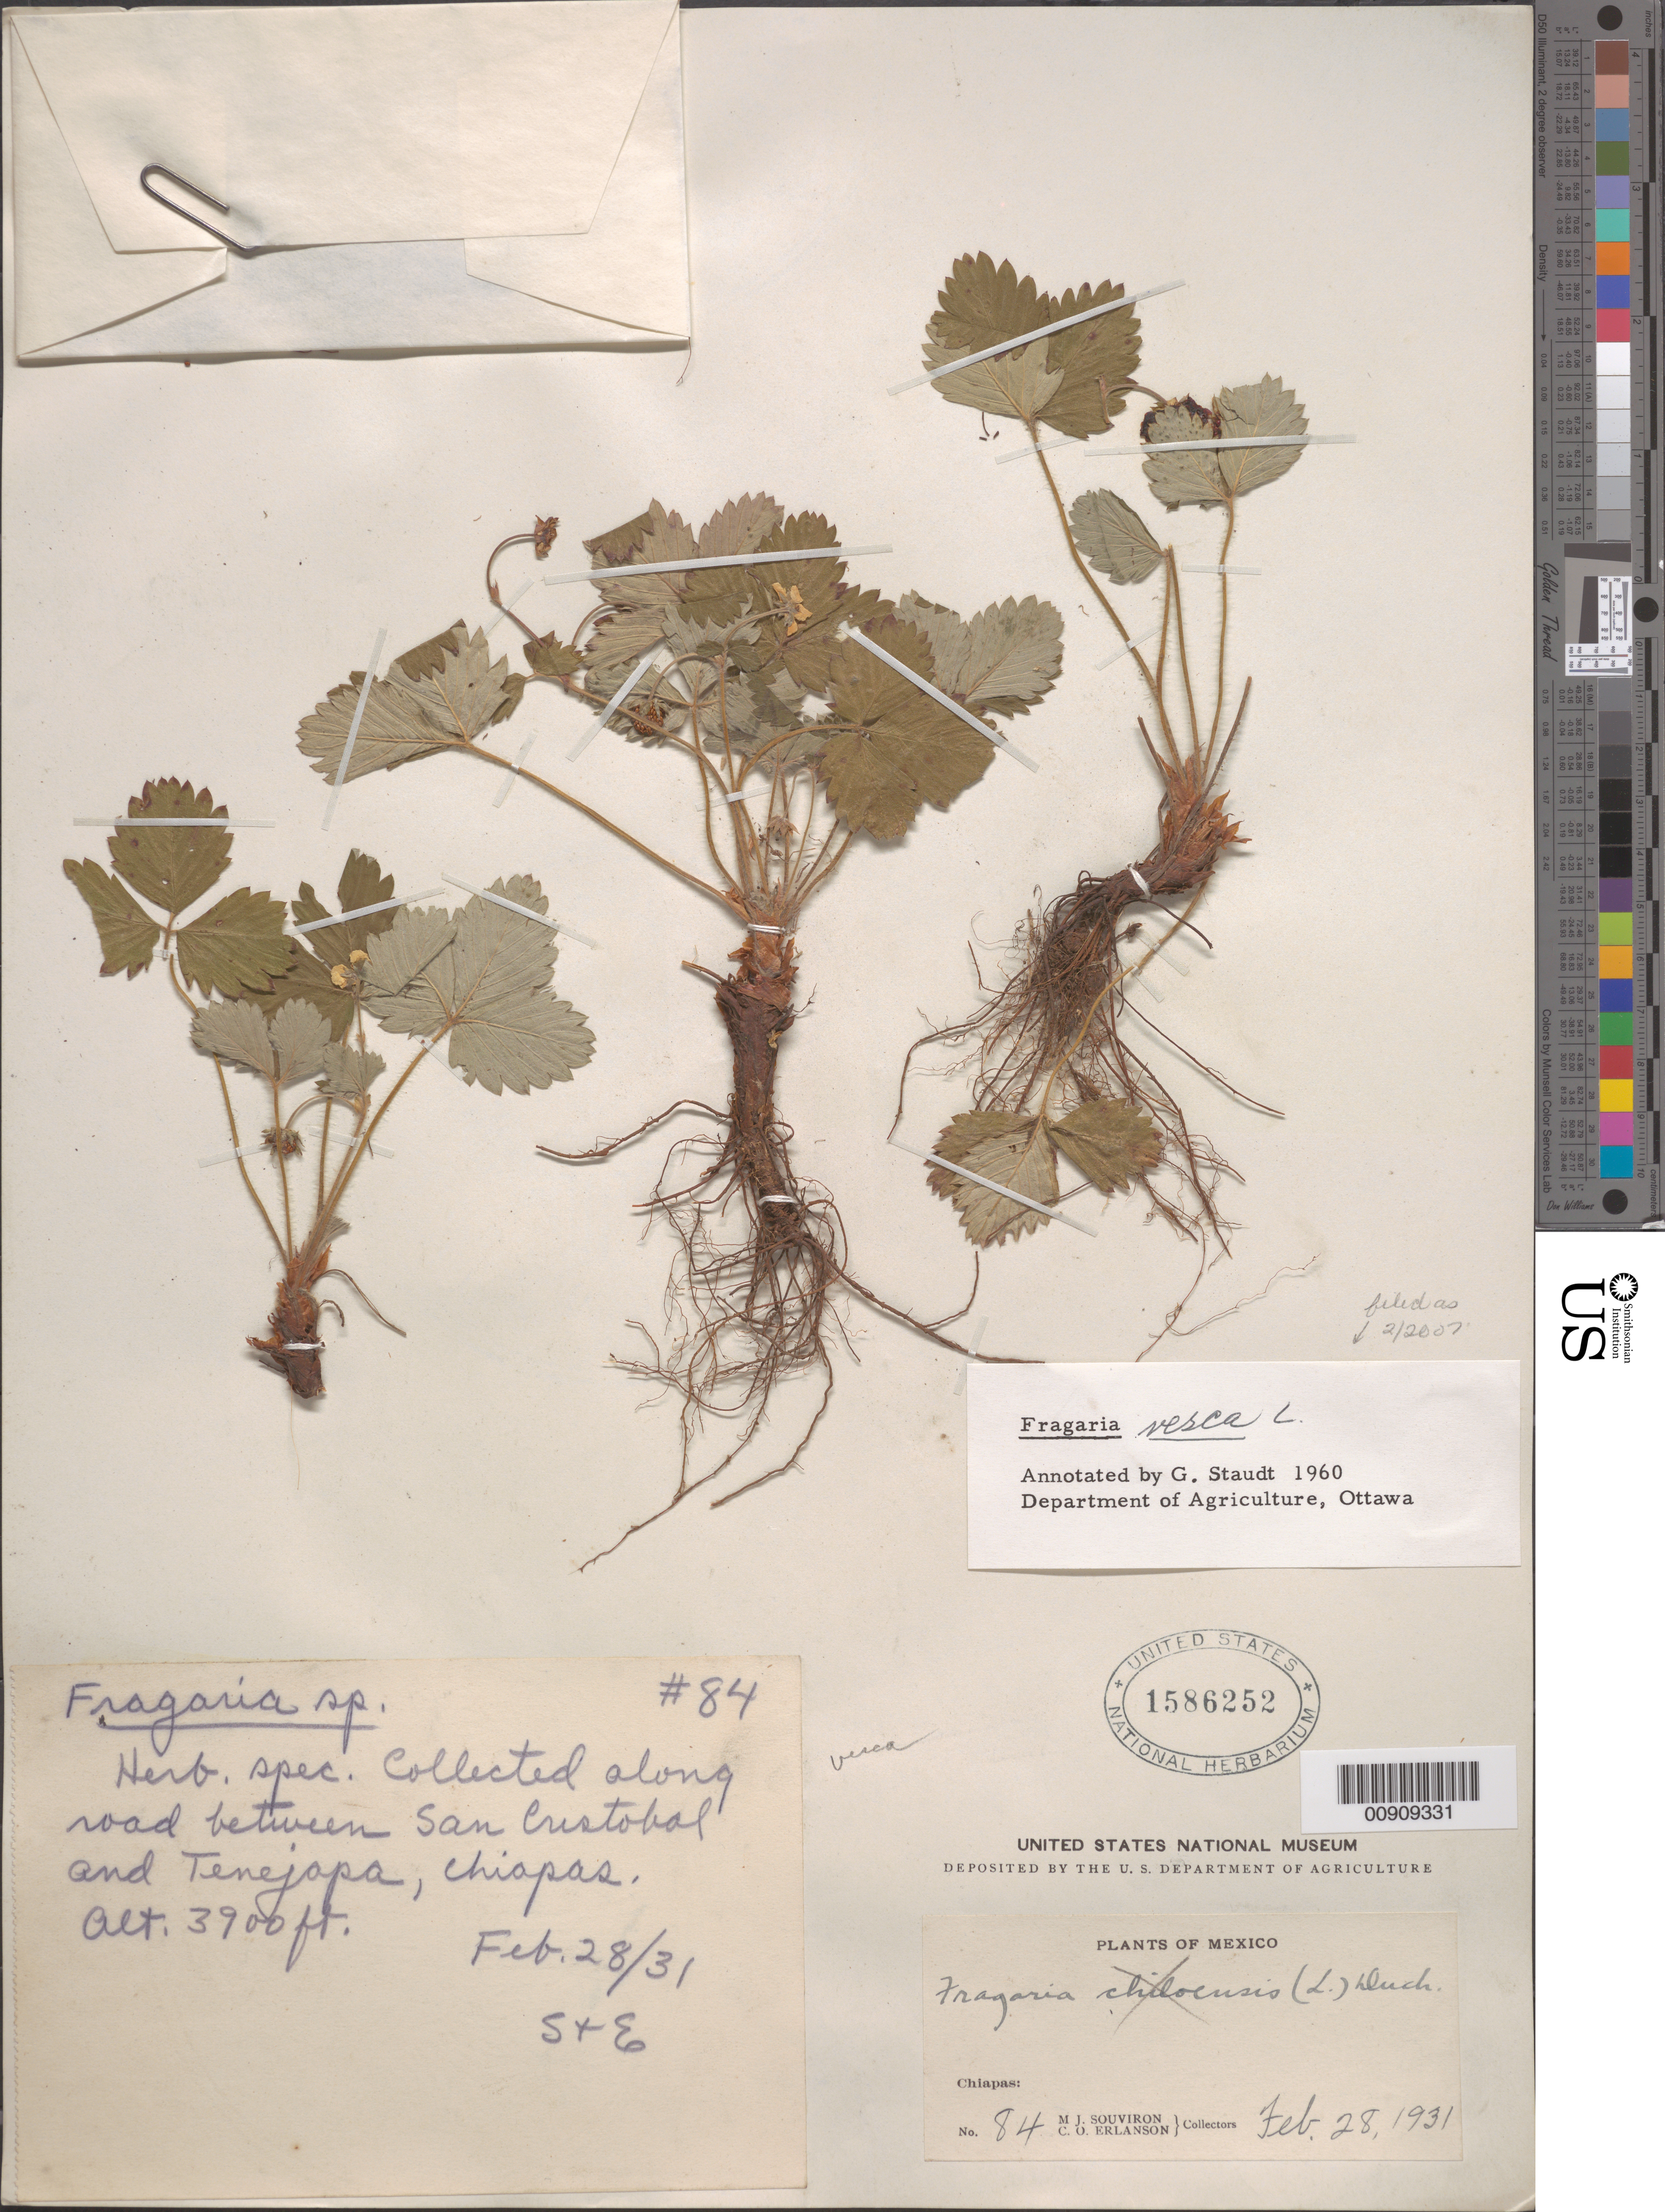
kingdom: Plantae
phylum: Tracheophyta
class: Magnoliopsida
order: Rosales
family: Rosaceae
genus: Fragaria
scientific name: Fragaria vesca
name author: L.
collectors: M. J. Souviron & C. O. Erlanson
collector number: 84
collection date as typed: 28 Feb 1931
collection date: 1931-02-28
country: Mexico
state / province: Chiapas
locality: Along road between San Cristóbal and Tenejapa, Chiapas.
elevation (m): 1189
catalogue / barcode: US 1586252